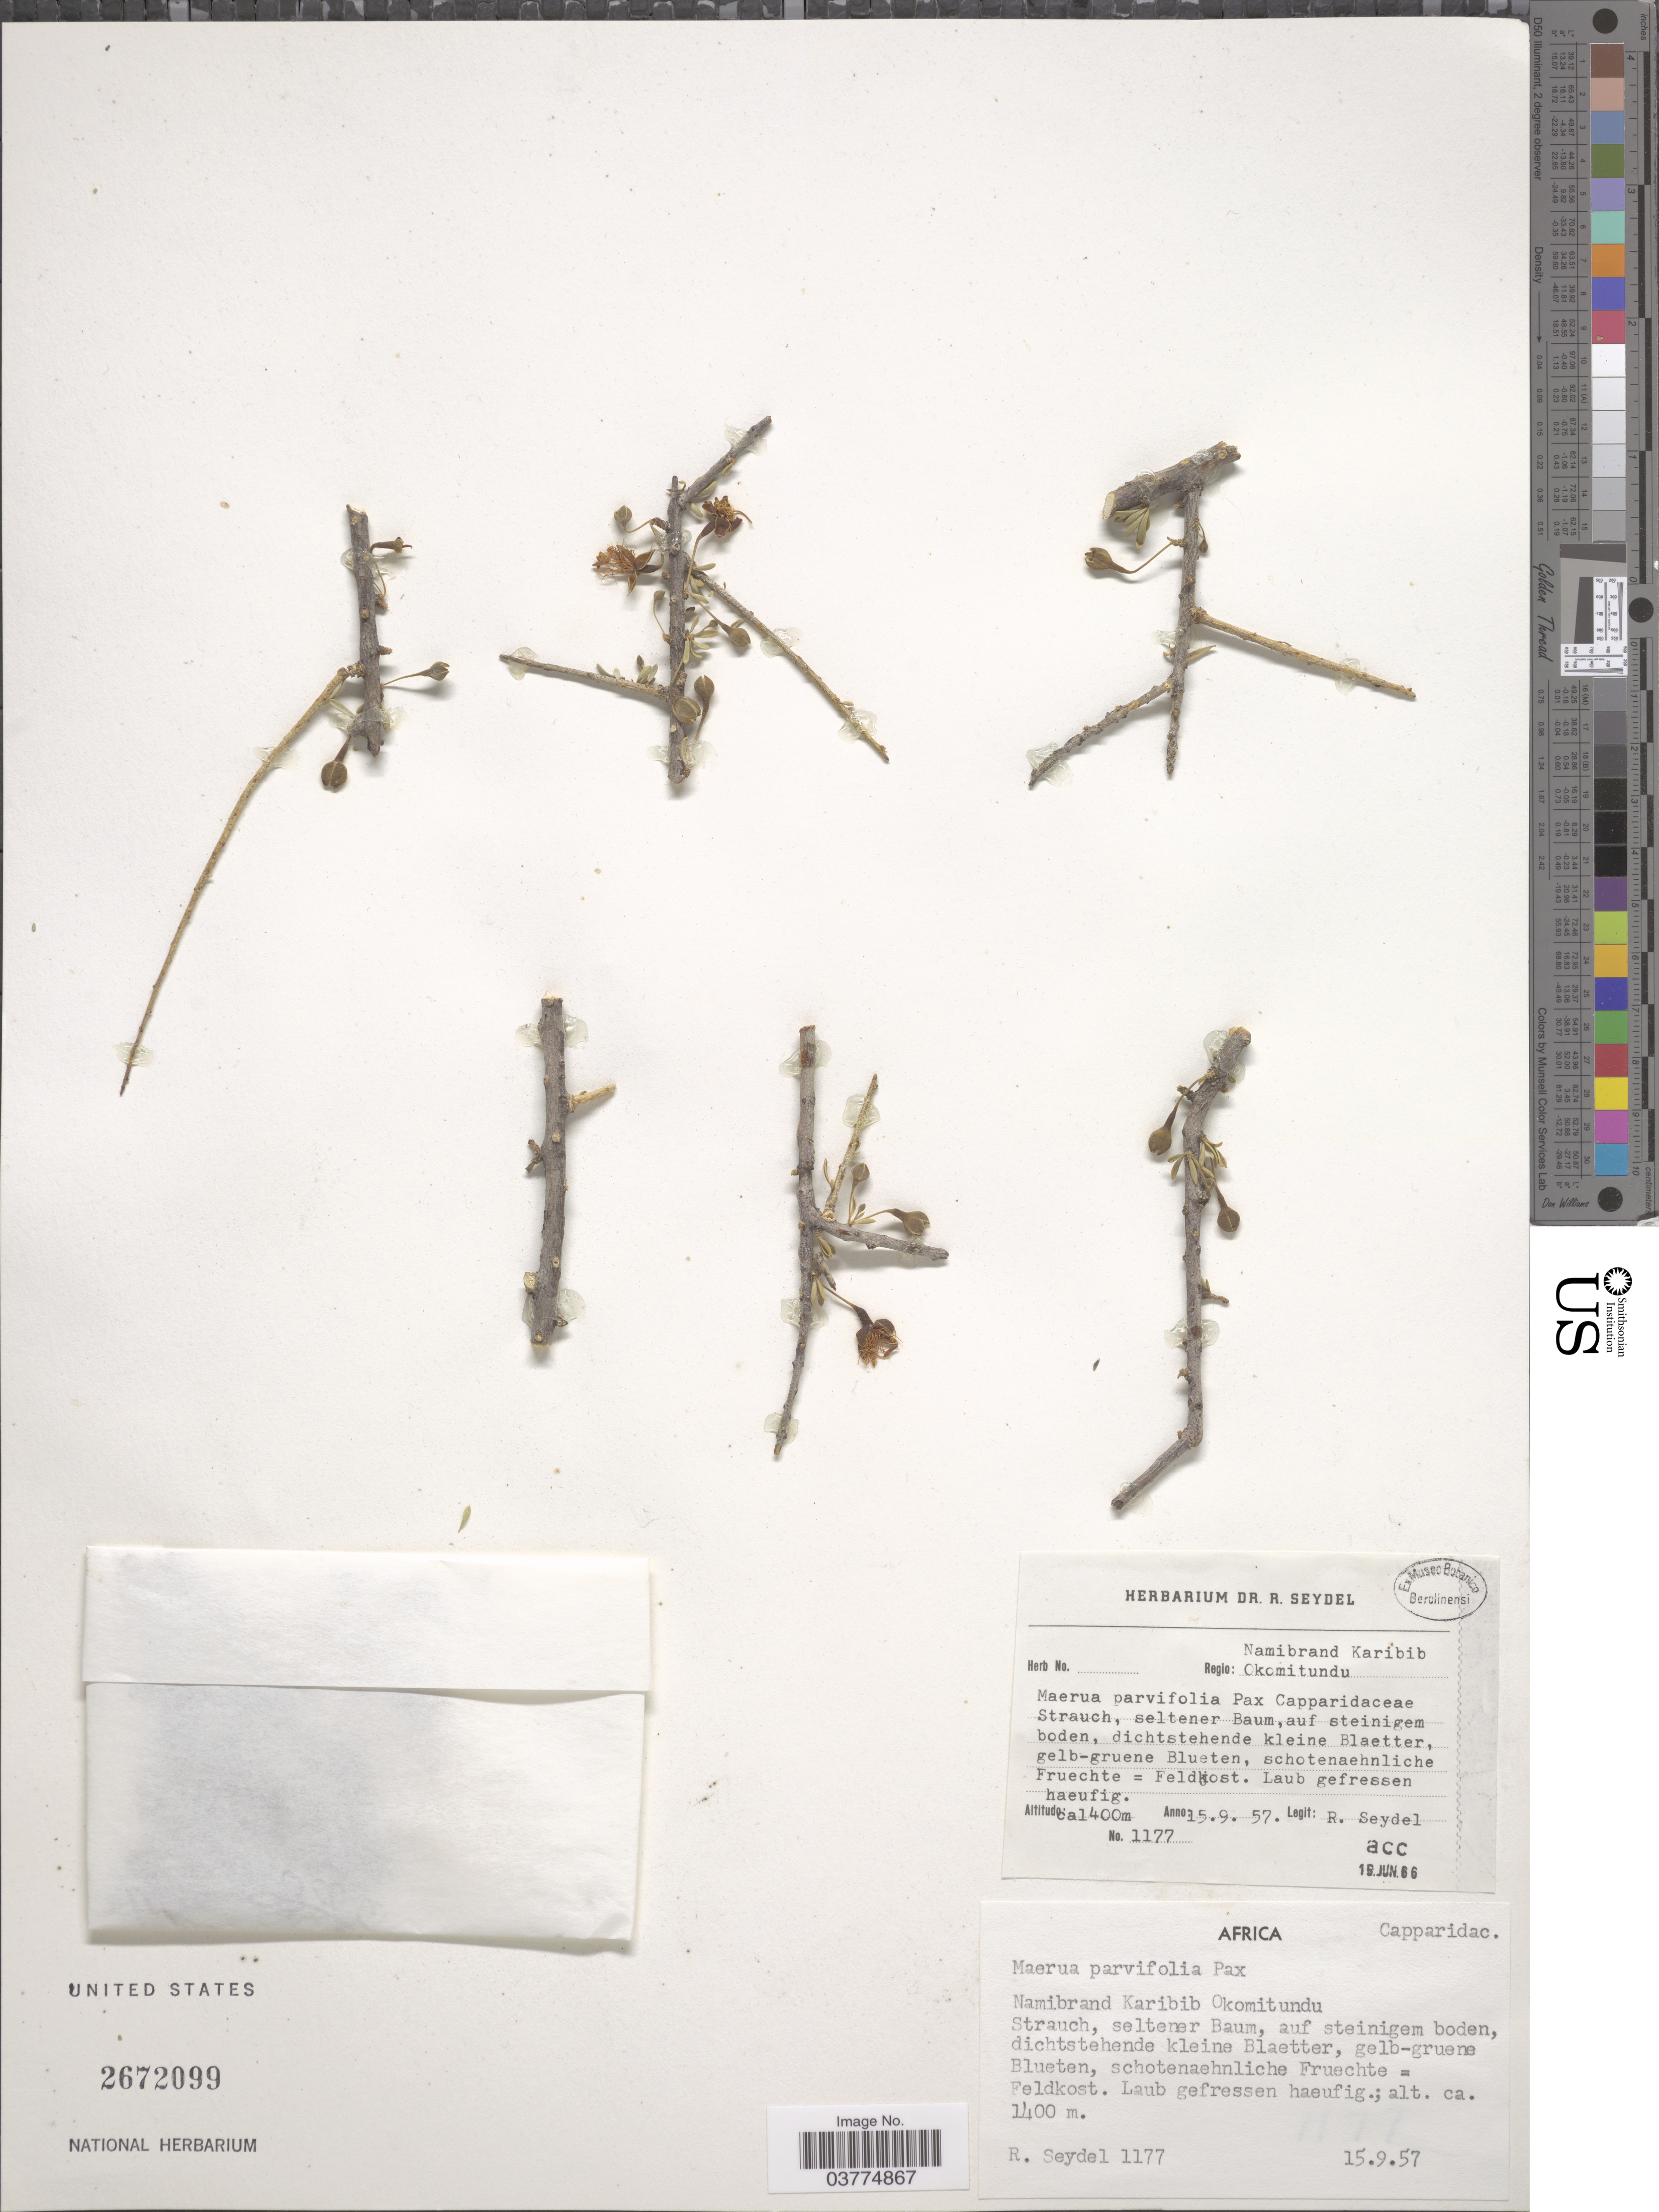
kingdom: Plantae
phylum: Tracheophyta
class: Magnoliopsida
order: Brassicales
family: Capparaceae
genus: Maerua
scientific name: Maerua parvifolia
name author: Pax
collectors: R. Seydel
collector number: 1177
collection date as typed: Transcribed d/m/y: 15/9/57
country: Namibia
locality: Africa. Regio: Namibrand Karibib Okomitundu.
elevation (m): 1400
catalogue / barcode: US 2672099